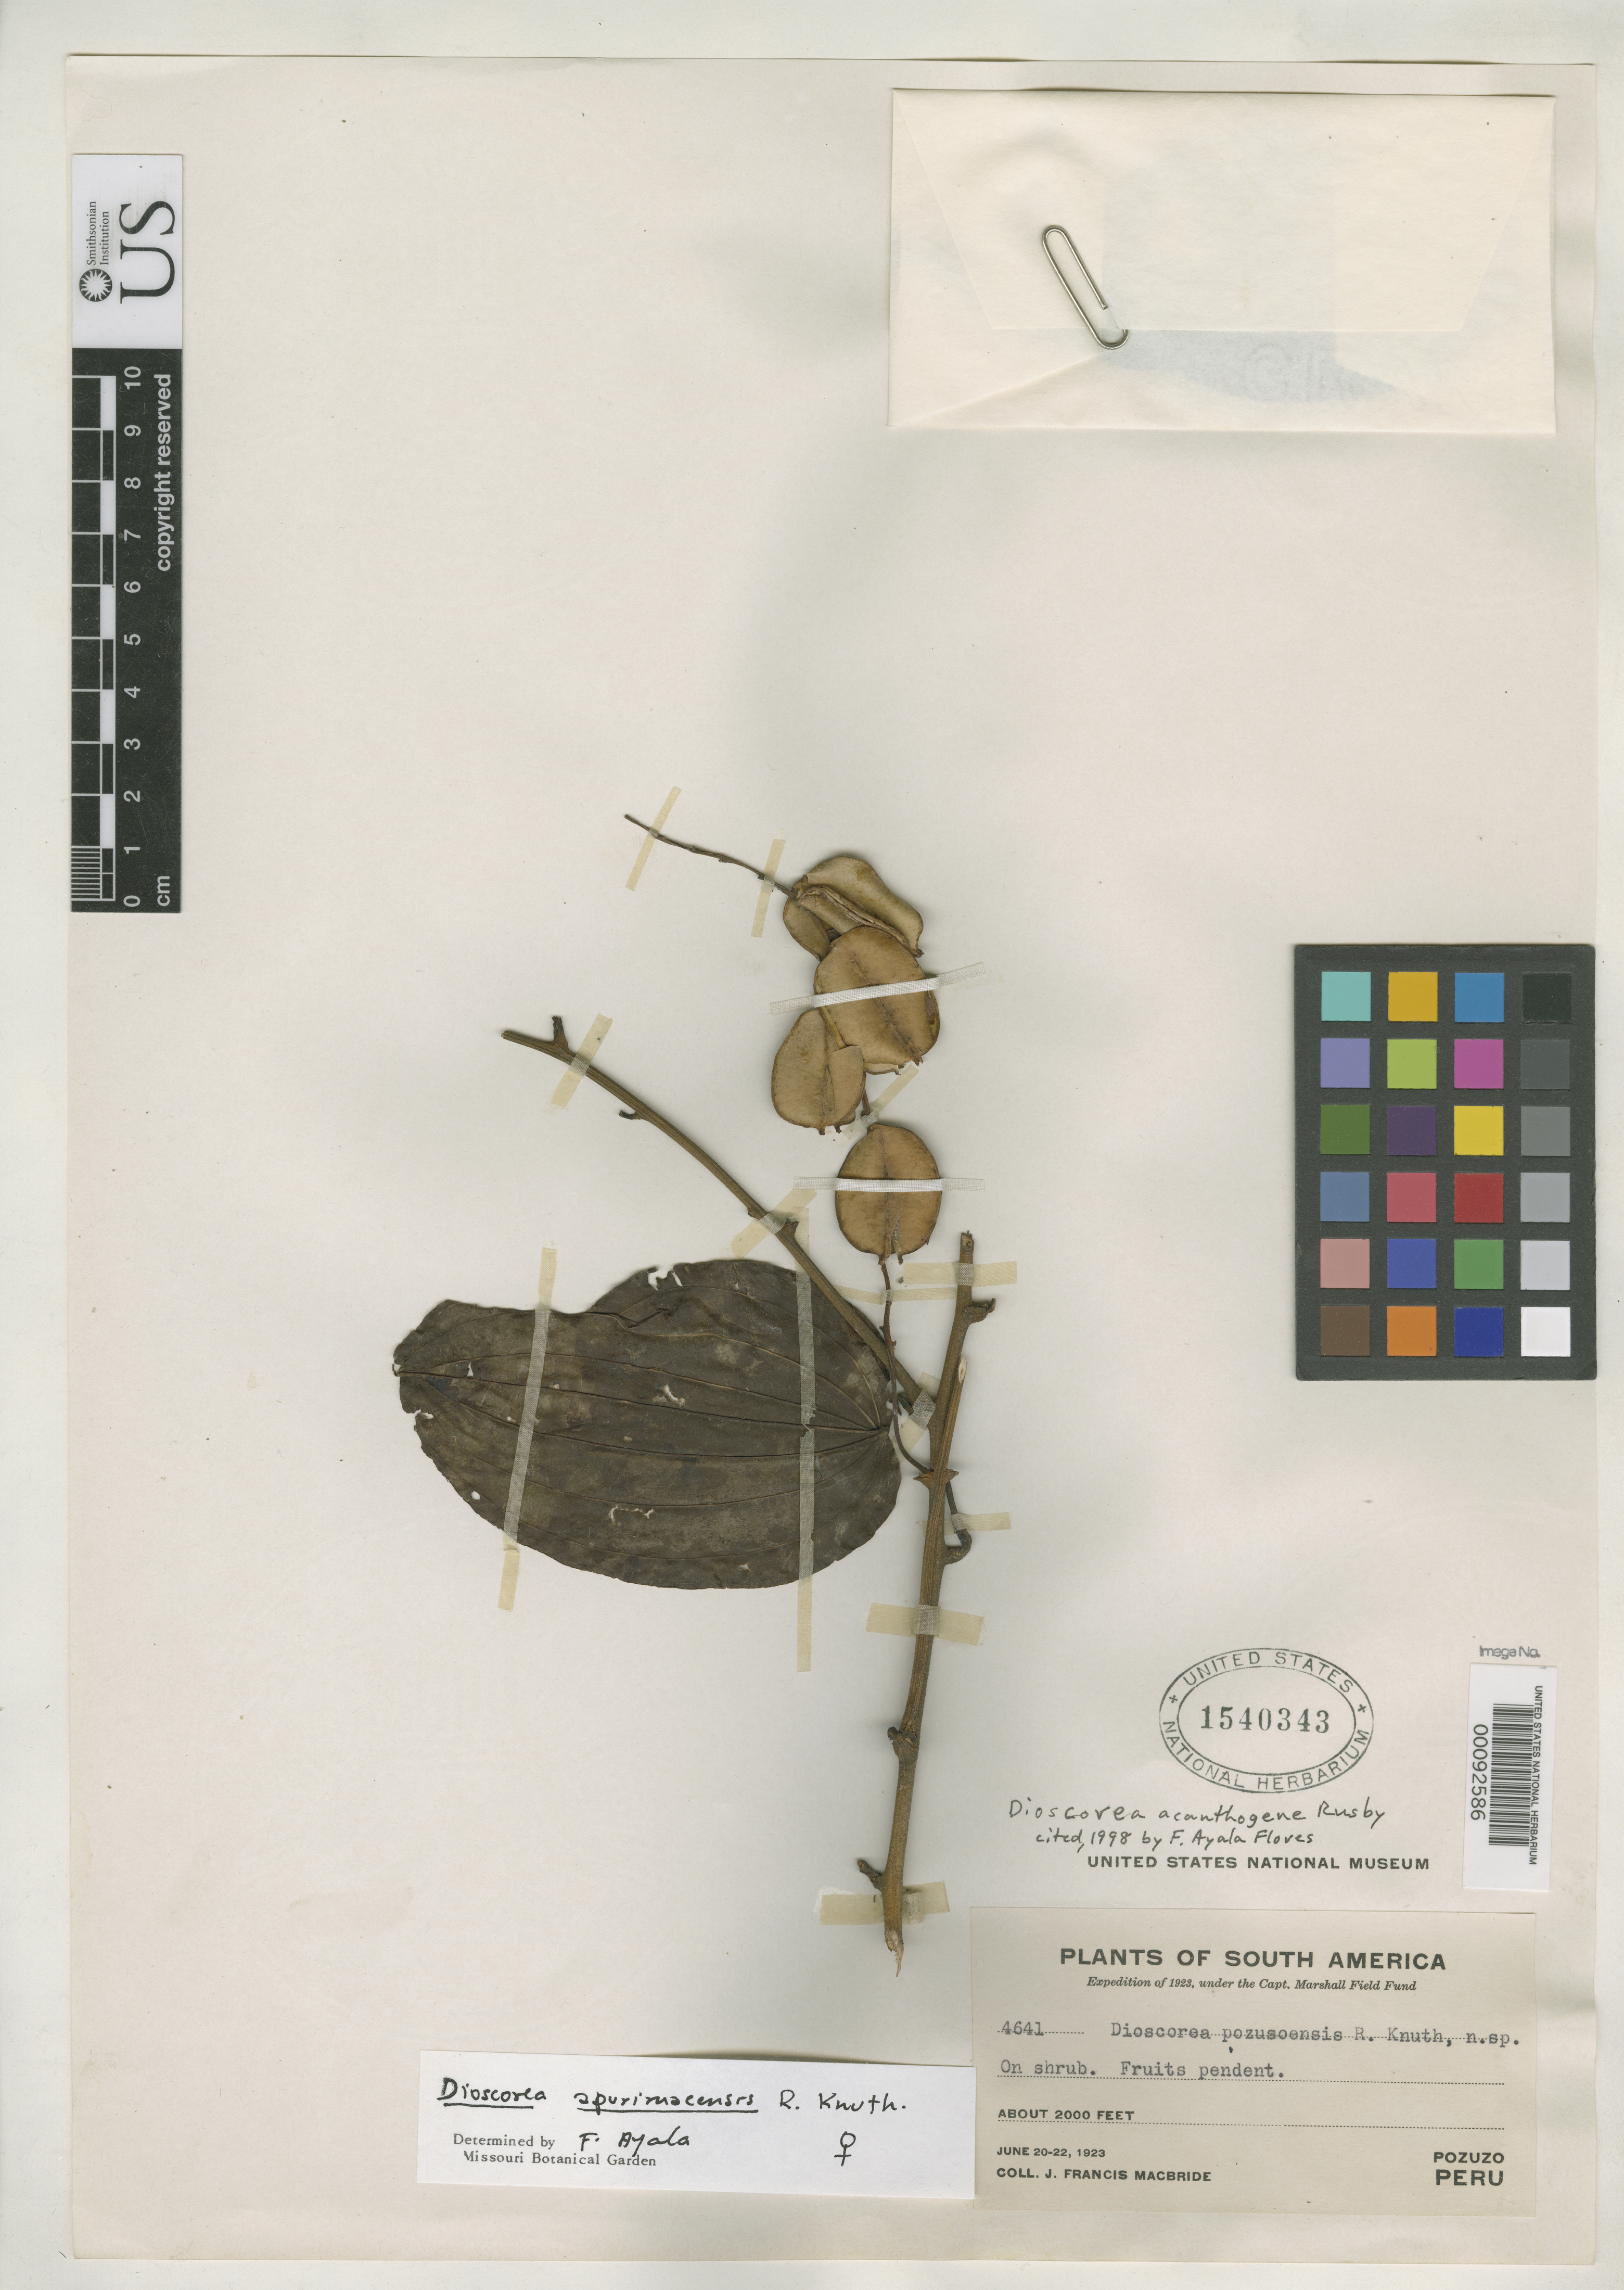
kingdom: Plantae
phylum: Tracheophyta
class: Liliopsida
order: Dioscoreales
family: Dioscoreaceae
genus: Dioscorea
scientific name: Dioscorea pozucoensis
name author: R. Knuth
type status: Isotype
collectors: J. F. Macbride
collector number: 4641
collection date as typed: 20 Jun 1923 to 22 Jun 1923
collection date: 1923-06-20/1923-06-22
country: Peru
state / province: Pasco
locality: Pozuzo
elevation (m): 700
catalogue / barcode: US 1540343